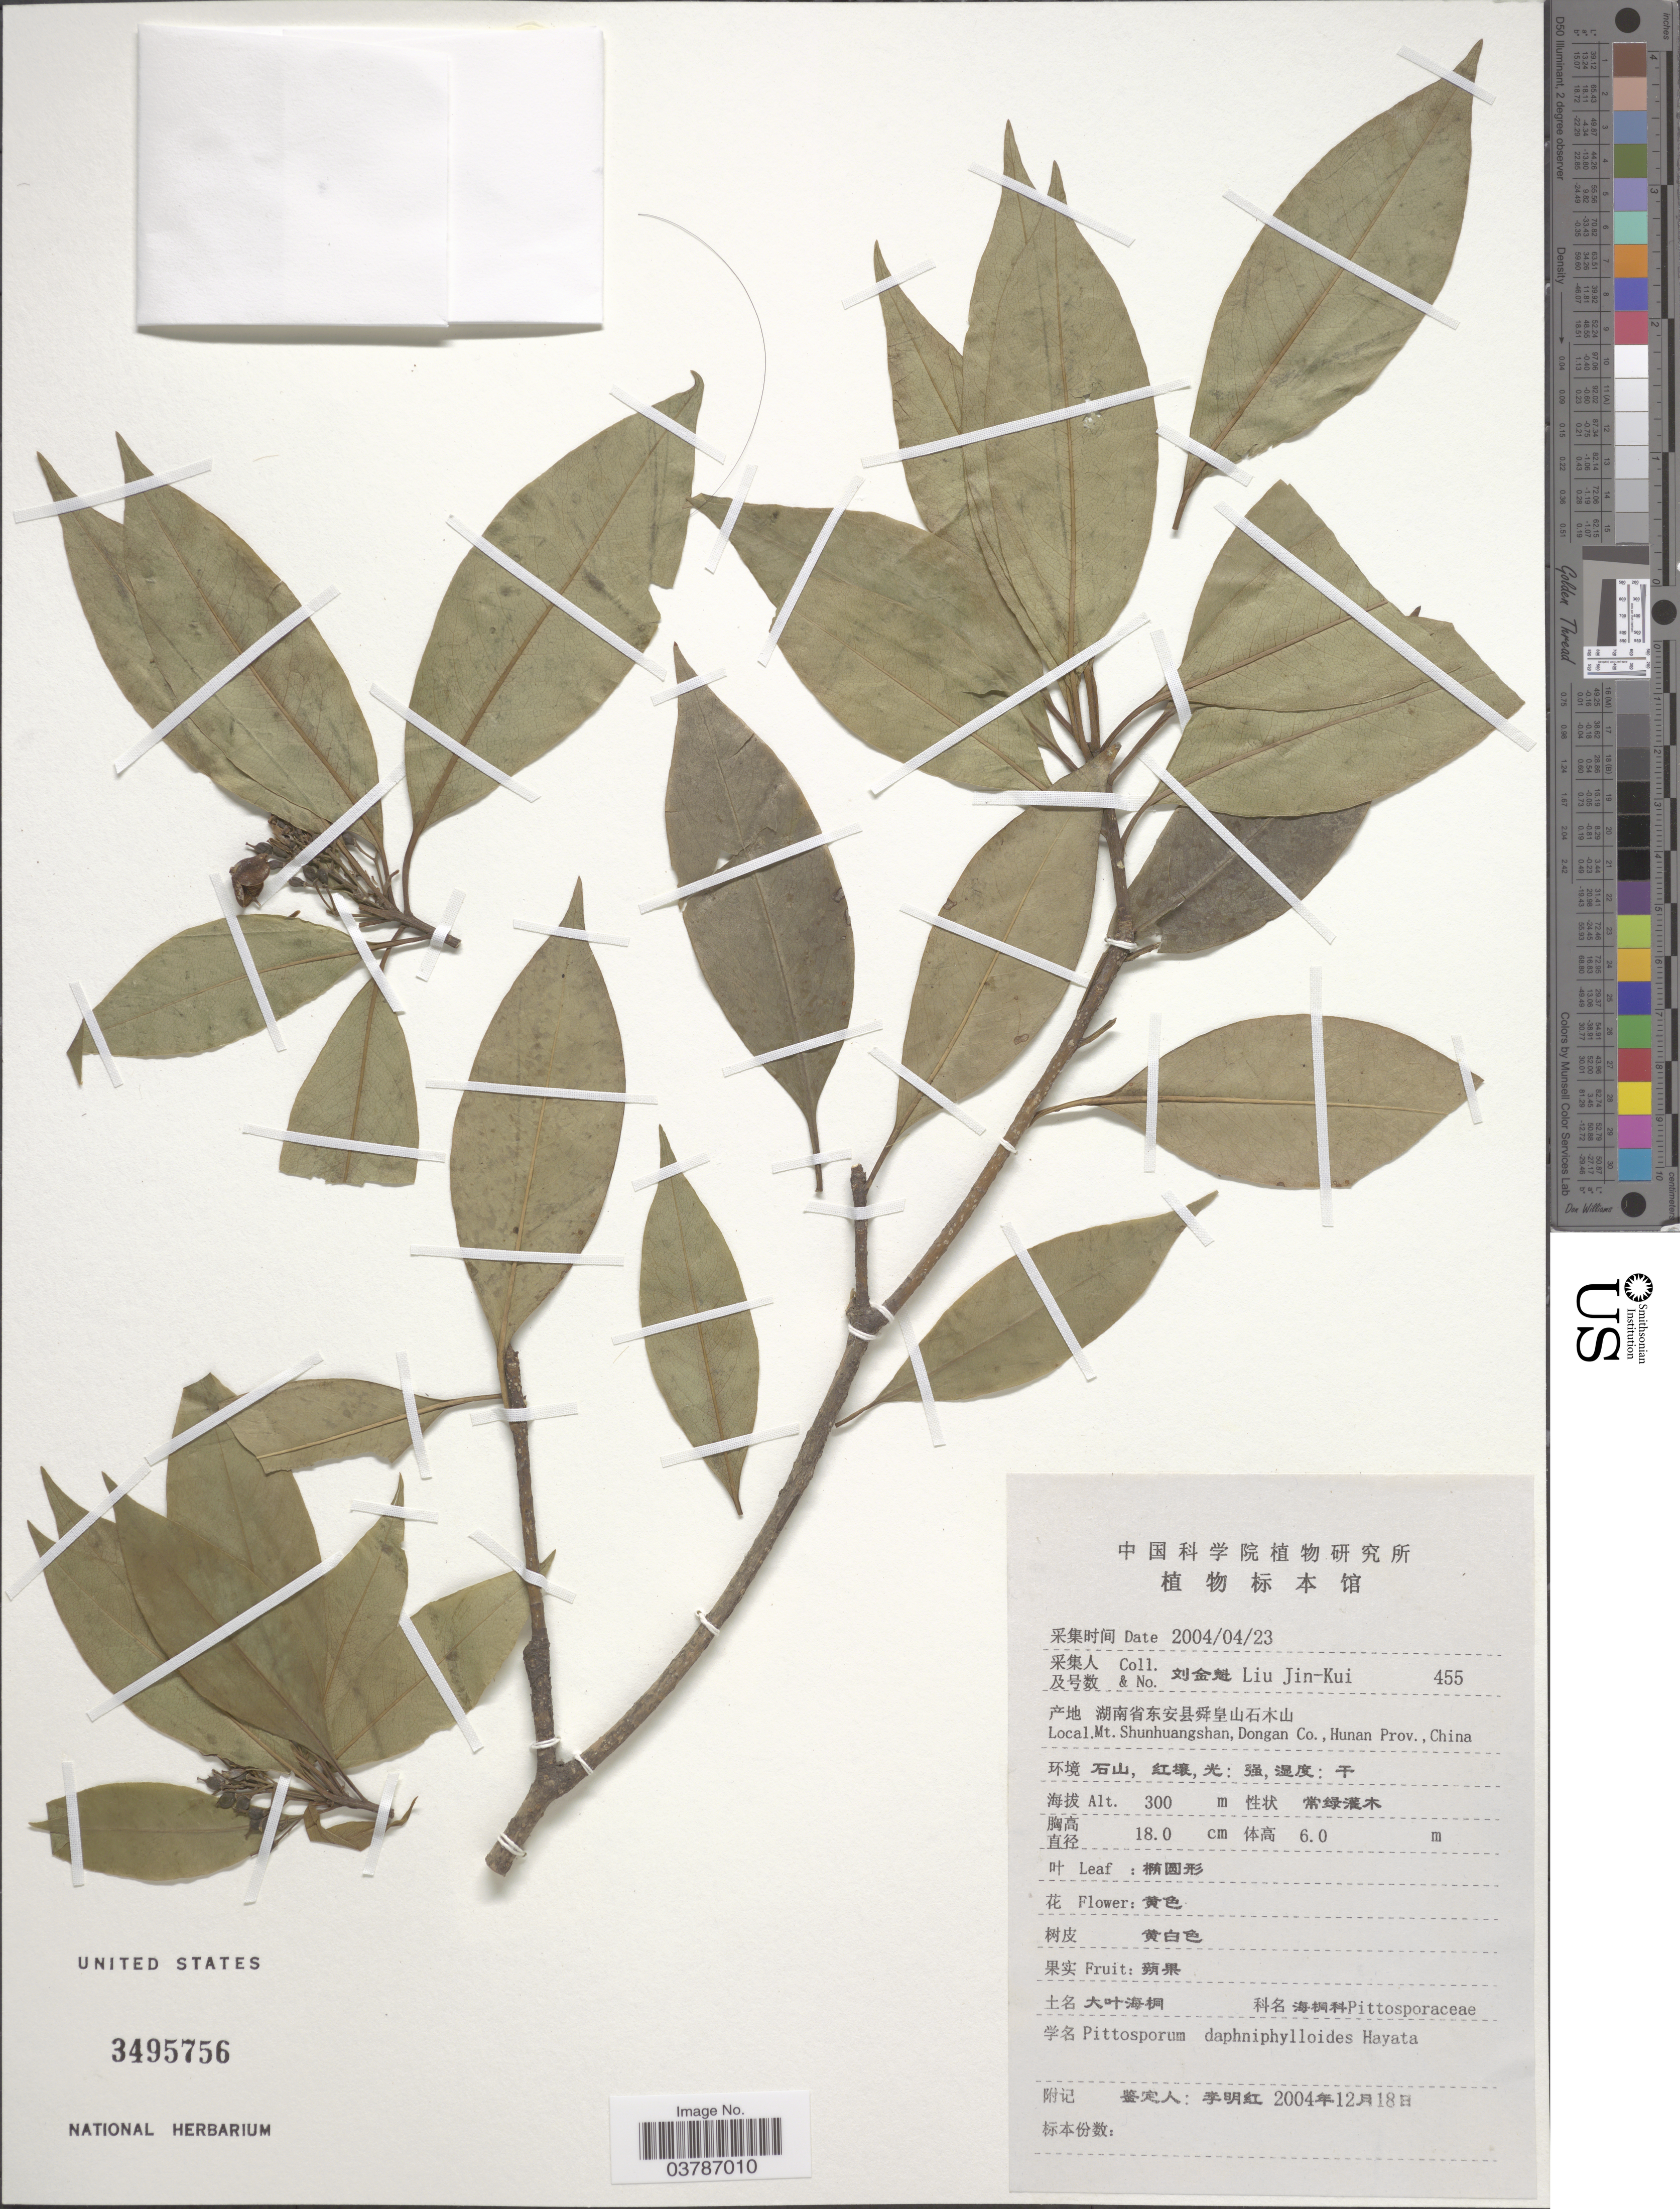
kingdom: Plantae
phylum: Tracheophyta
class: Magnoliopsida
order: Apiales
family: Pittosporaceae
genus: Pittosporum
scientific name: Pittosporum daphniphylloides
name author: Hayata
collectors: Liu Jin-Kui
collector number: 455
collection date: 2004-04-23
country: China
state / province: Hunan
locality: Mt. Shunhuangshan, Dongan Co.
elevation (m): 300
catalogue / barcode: US 3495756